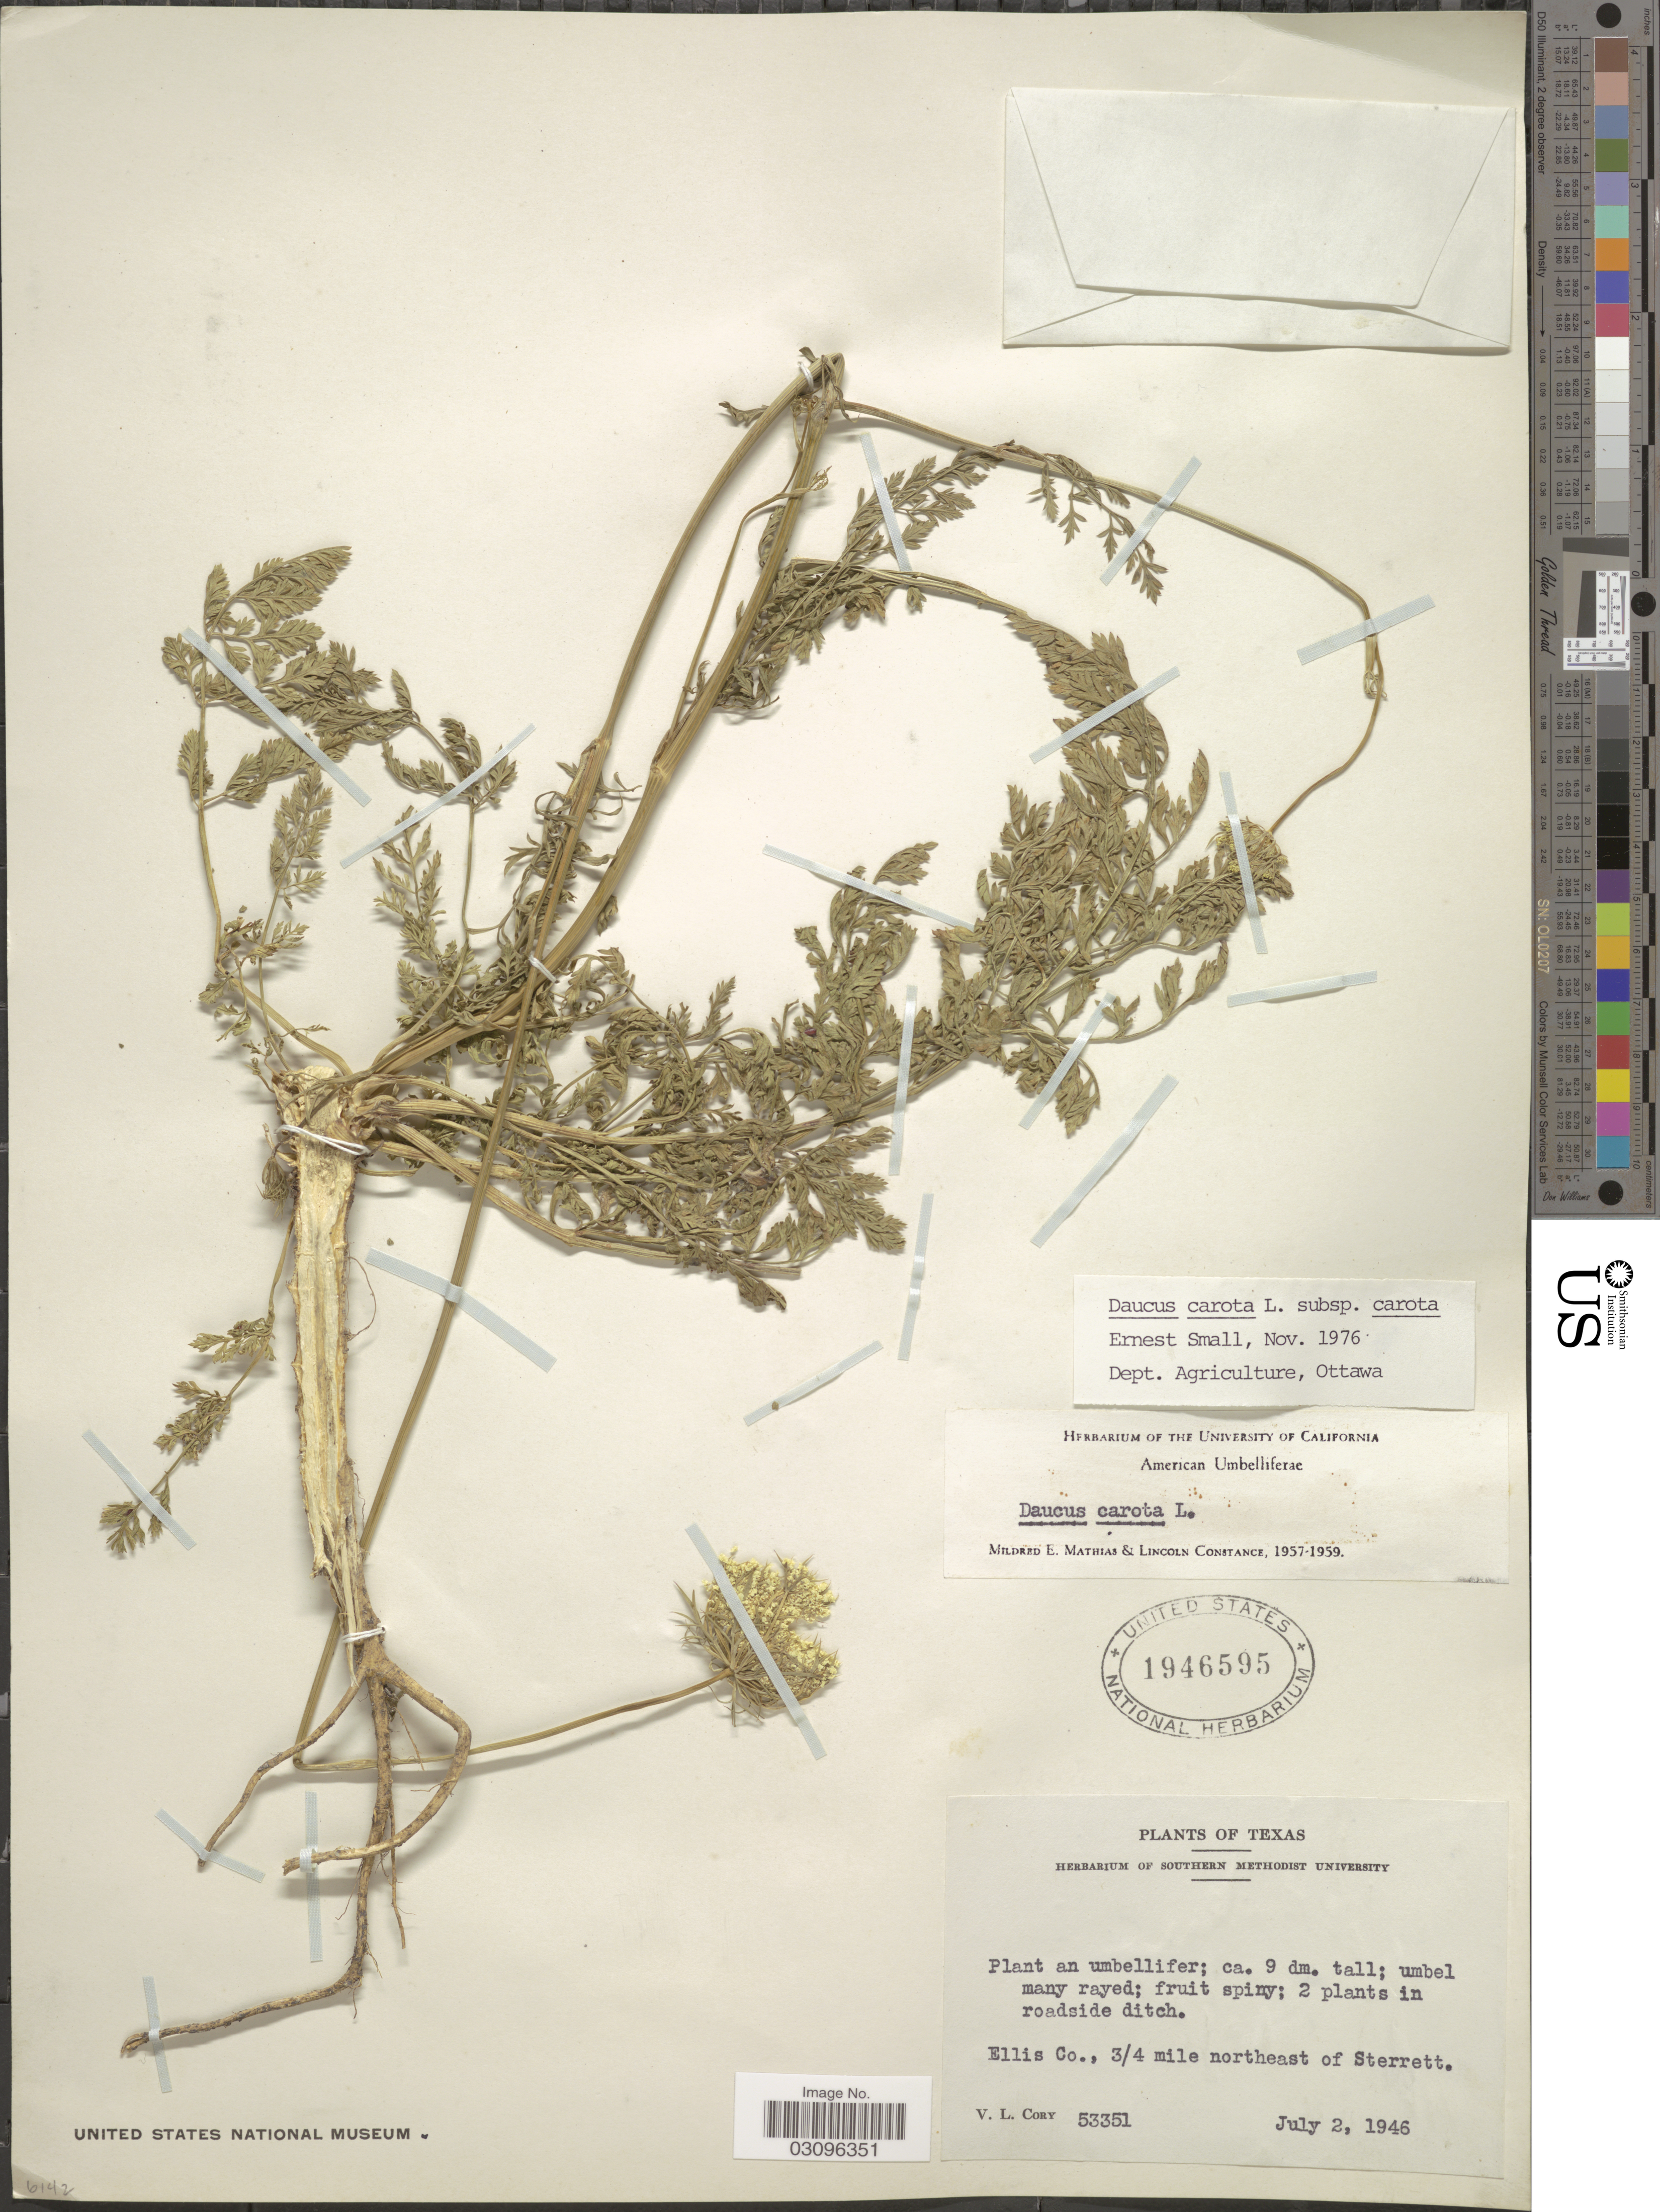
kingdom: Plantae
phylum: Tracheophyta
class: Magnoliopsida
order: Apiales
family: Apiaceae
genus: Daucus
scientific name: Daucus carota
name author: L.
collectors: V. Cory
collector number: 53351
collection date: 1946-07-02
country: United States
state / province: Texas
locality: Ellis Co., ¾ mile northeast of Sterrett.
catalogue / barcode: US 1946595